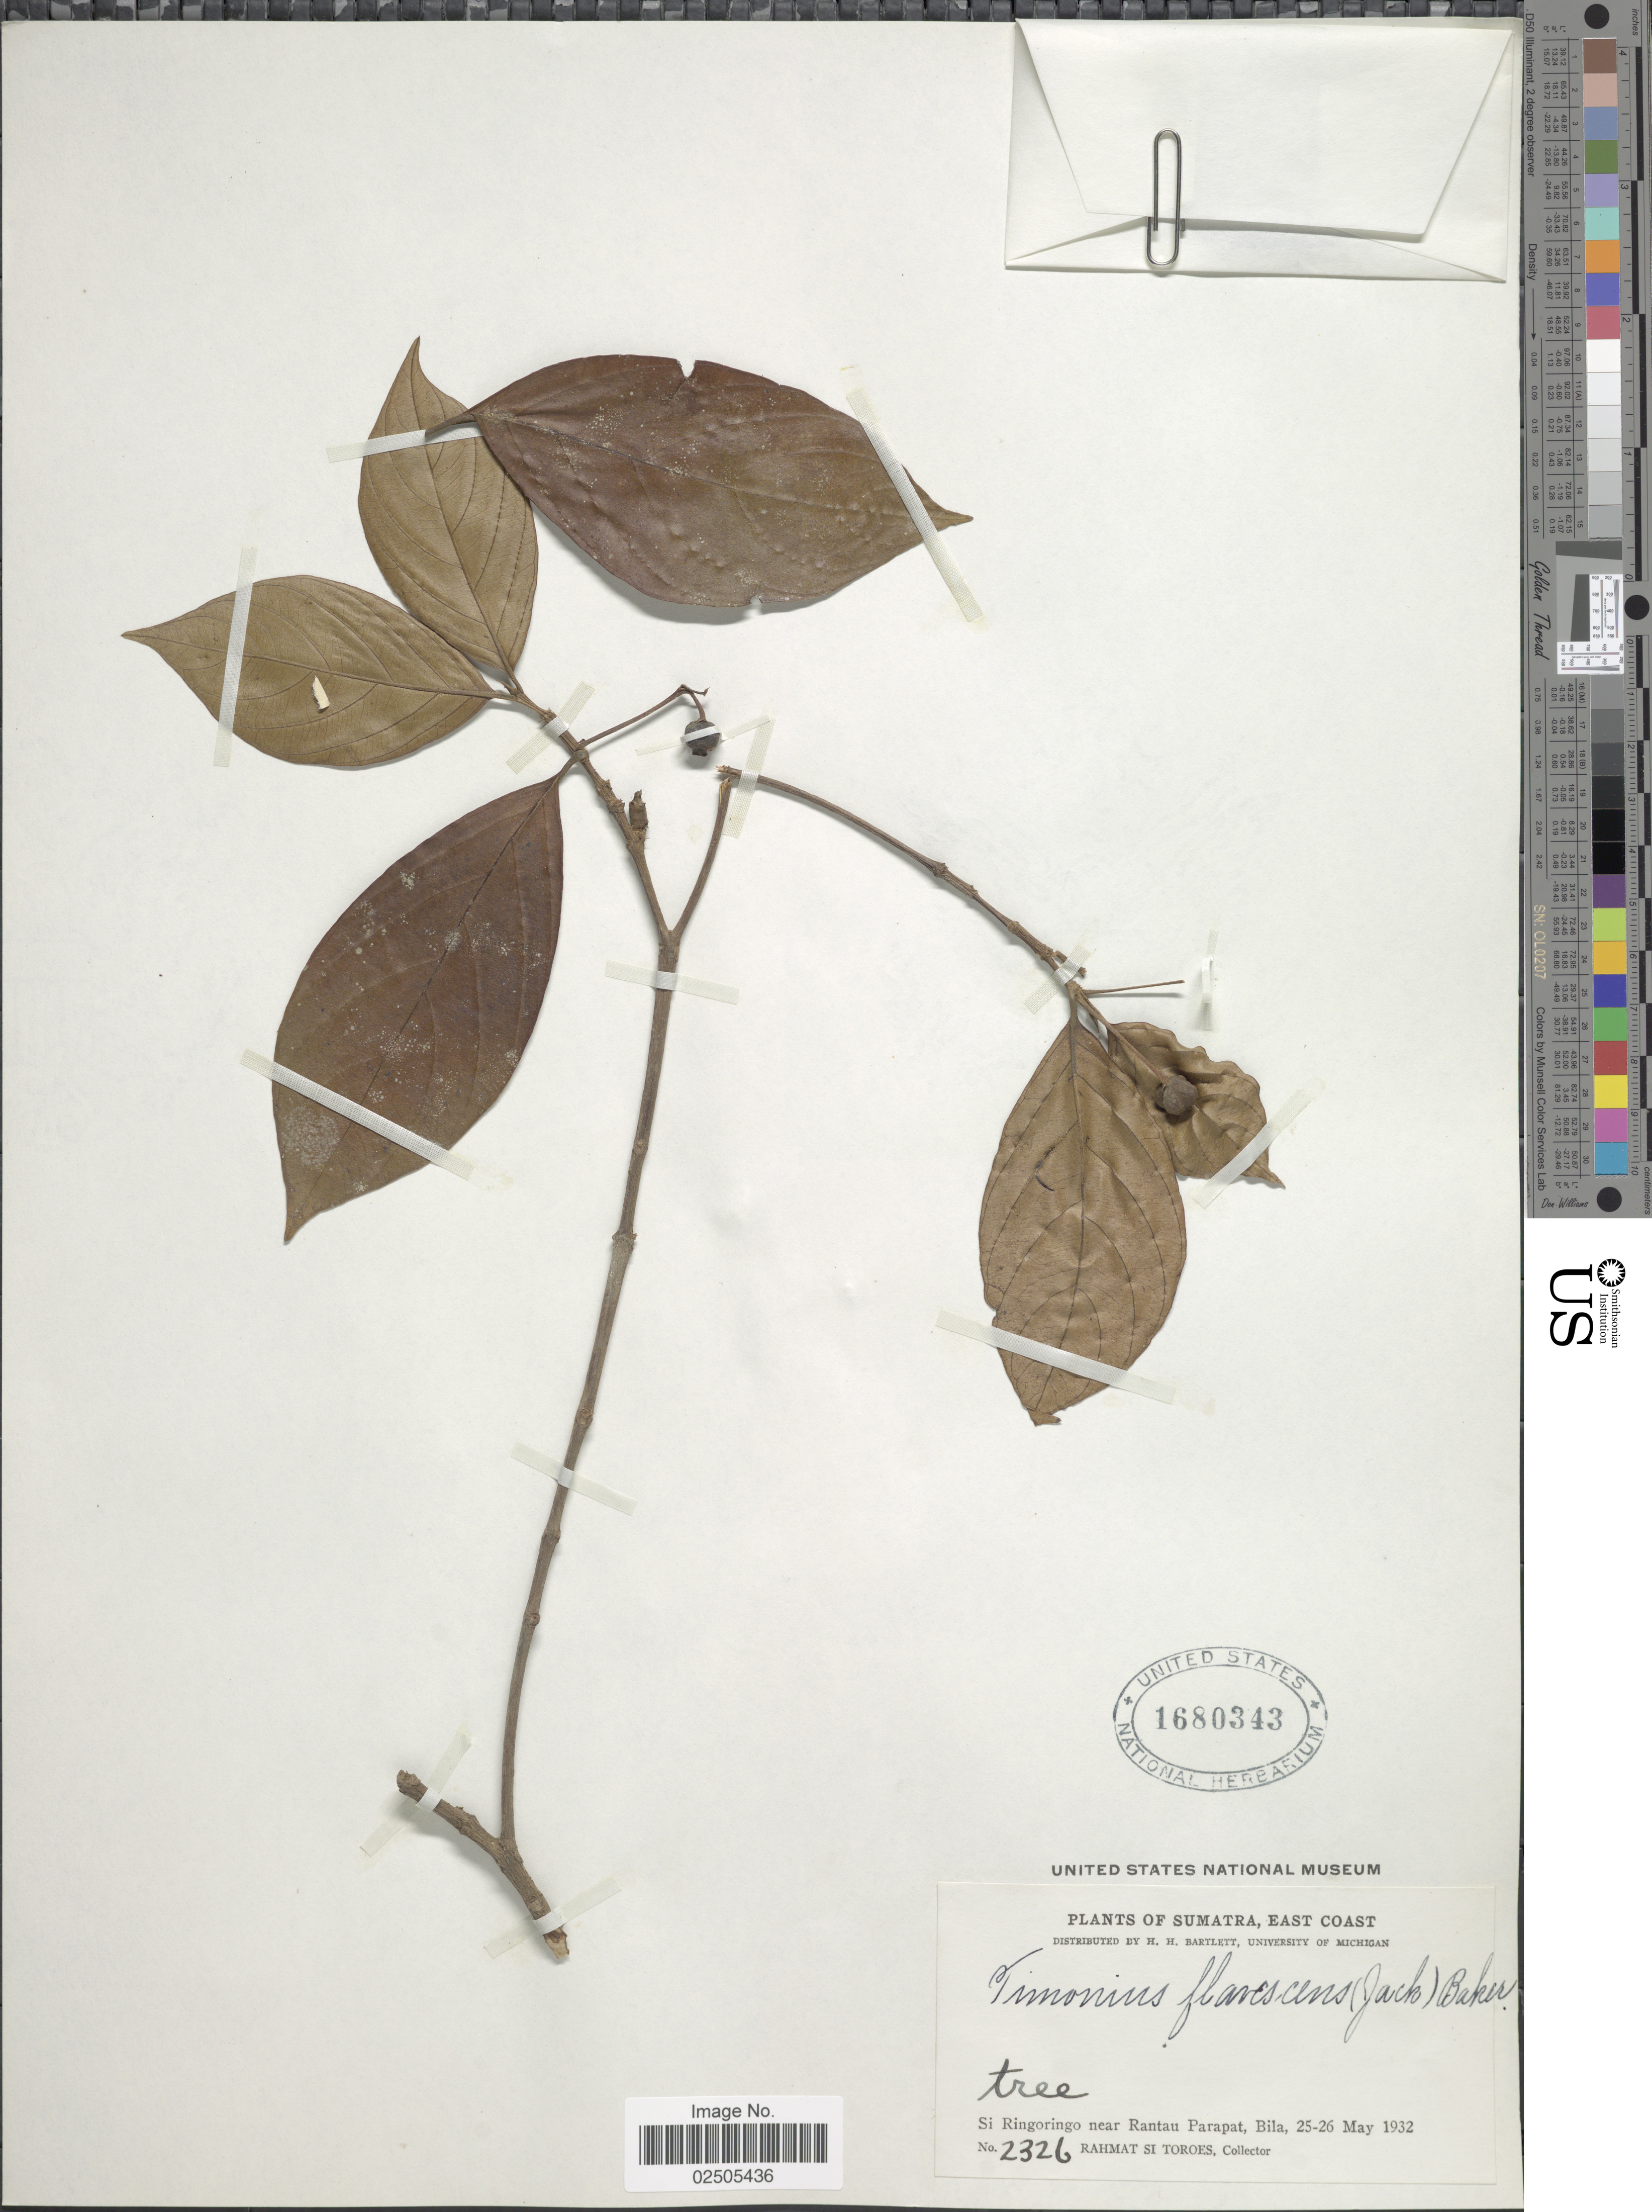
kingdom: Plantae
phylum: Tracheophyta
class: Magnoliopsida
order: Gentianales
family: Rubiaceae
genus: Timonius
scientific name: Timonius flavescens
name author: (Jack) Baker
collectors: Rahmat Si Boeea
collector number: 2326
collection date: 1932-05-25/1932-05-26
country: Indonesia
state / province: Sumatra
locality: East Coast, Si Ringoringo near Rantau Parapat, Bila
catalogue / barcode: US 1680343